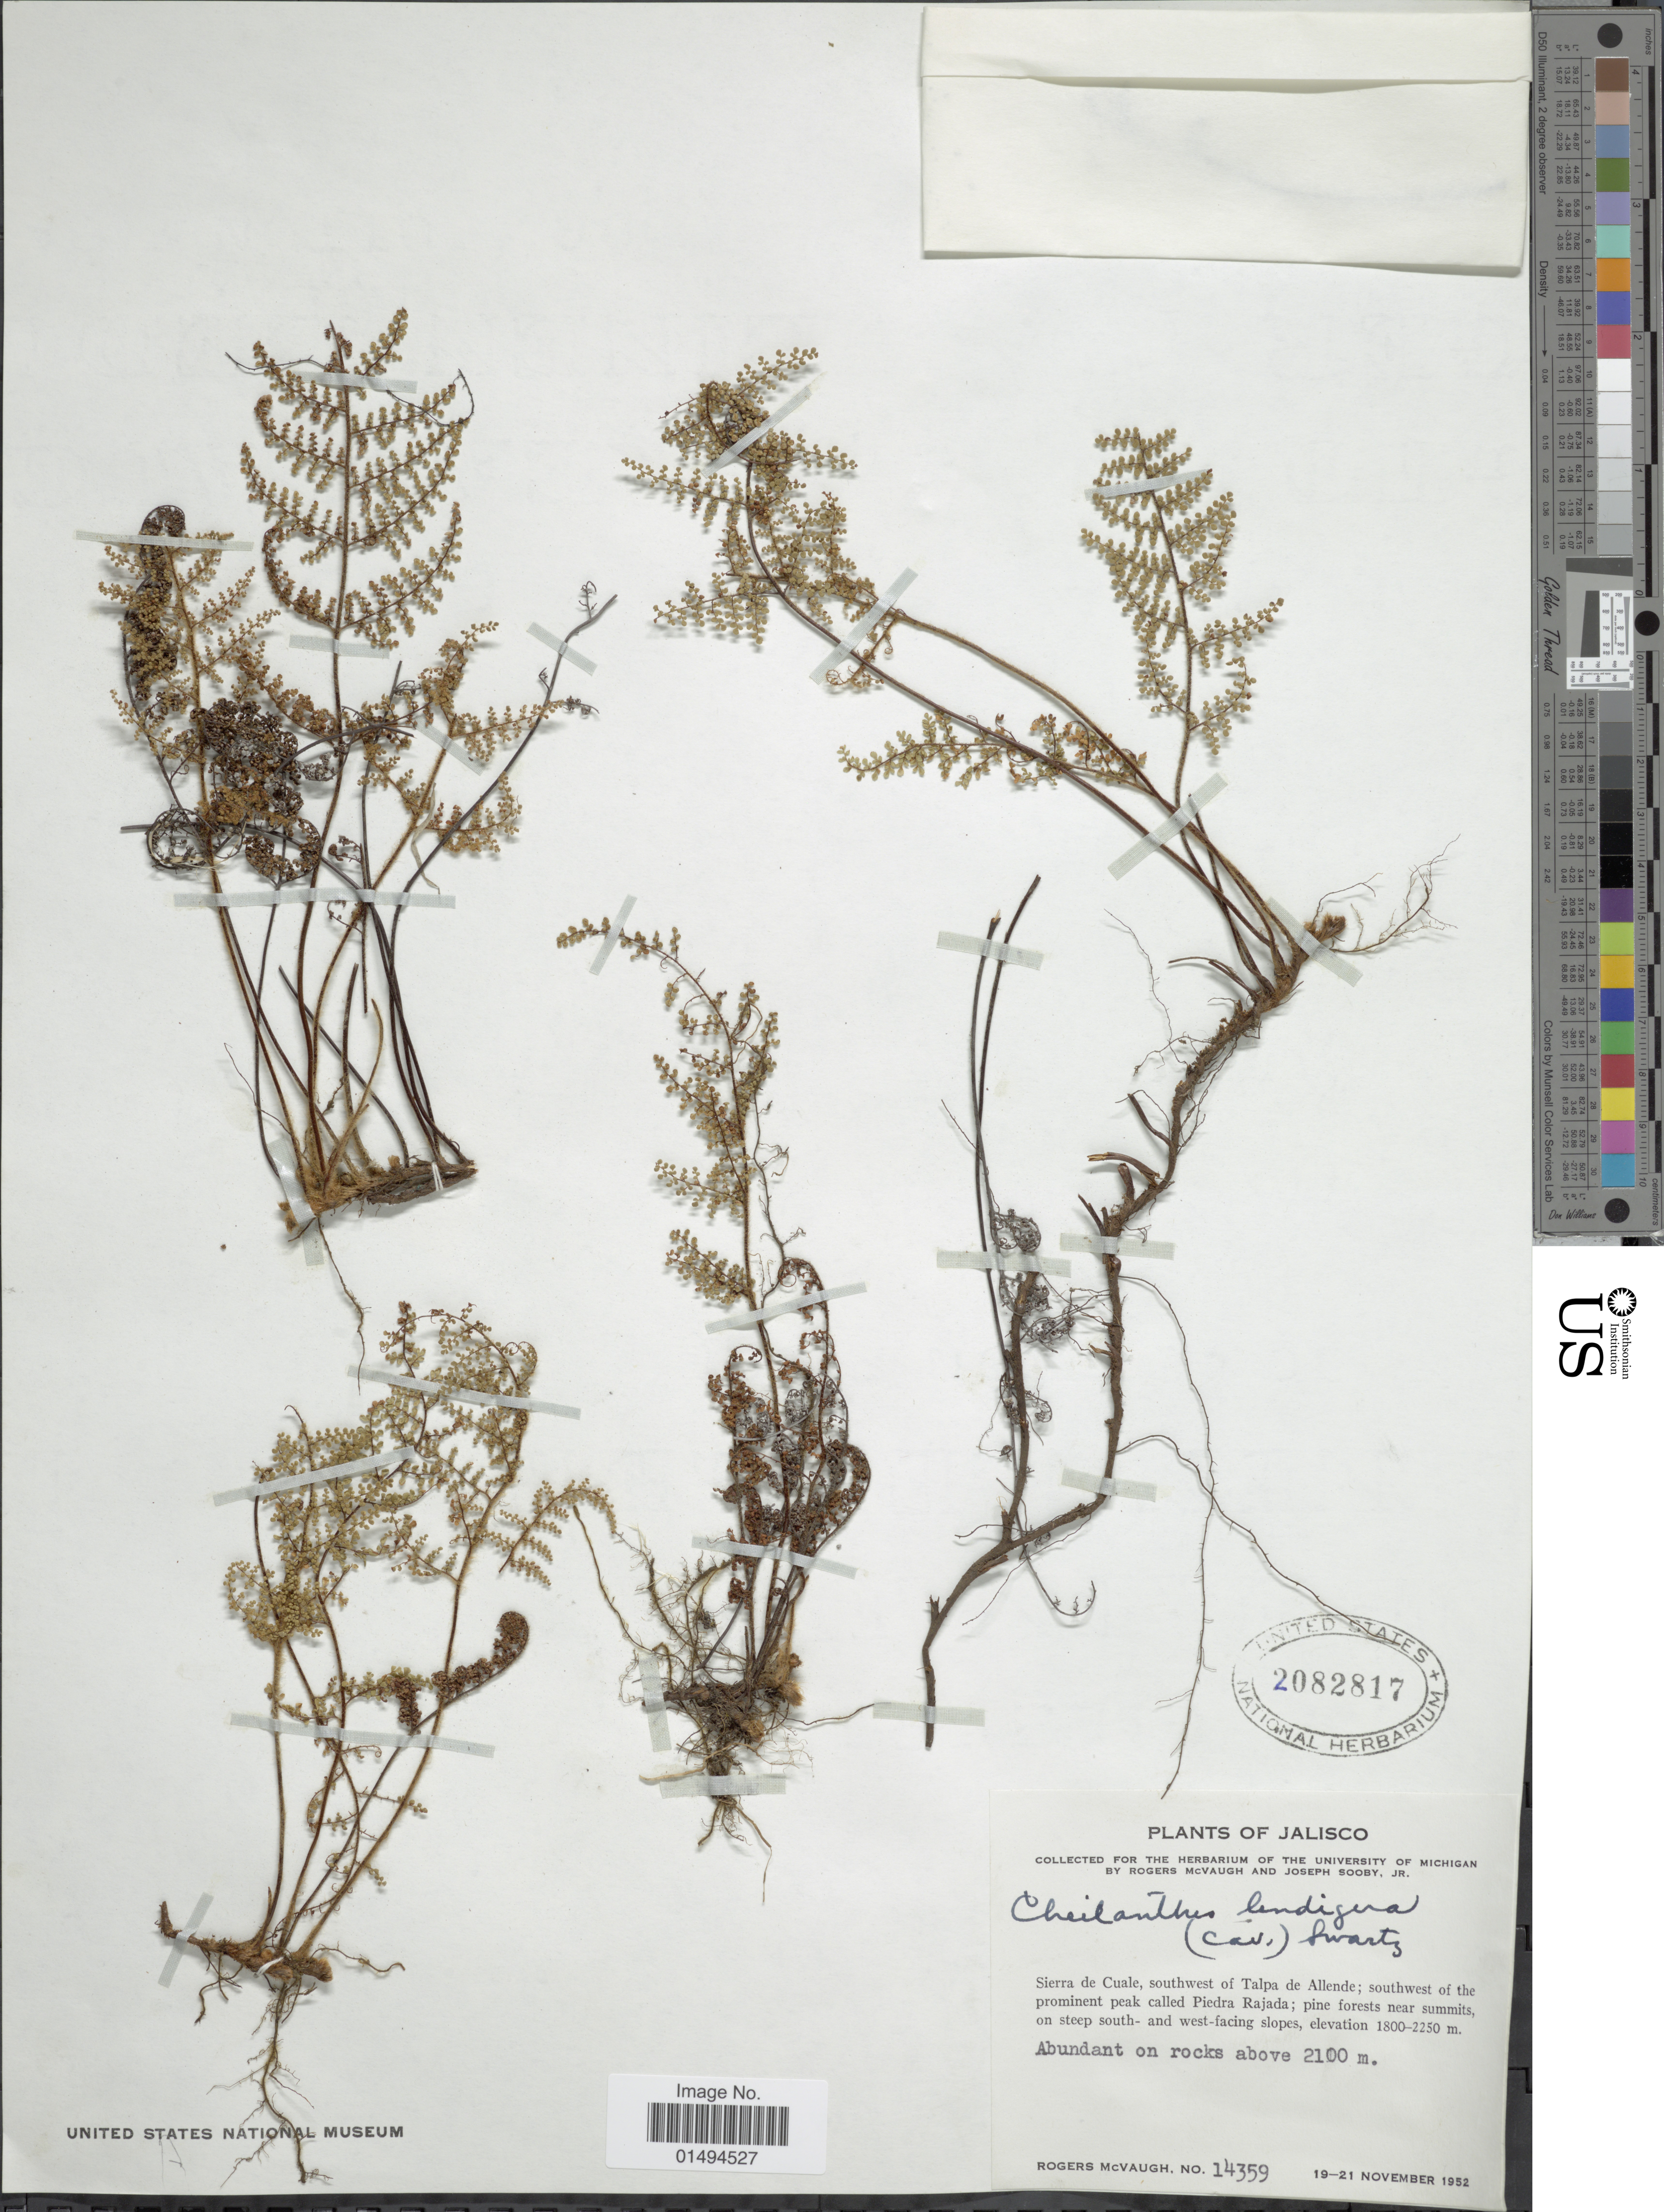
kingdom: Plantae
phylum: Tracheophyta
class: Polypodiopsida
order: Polypodiales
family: Pteridaceae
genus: Myriopteris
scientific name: Myriopteris lendigera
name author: (Cav.) J. Sm.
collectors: R. McVaugh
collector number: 14359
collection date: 1952-11-19/1952-11-21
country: Mexico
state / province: Jalisco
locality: Sierra de Cuale, southwest of Talpa de Allende; southwest of the prominent peak called Piedra Rajada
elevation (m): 1800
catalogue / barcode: US 2082817